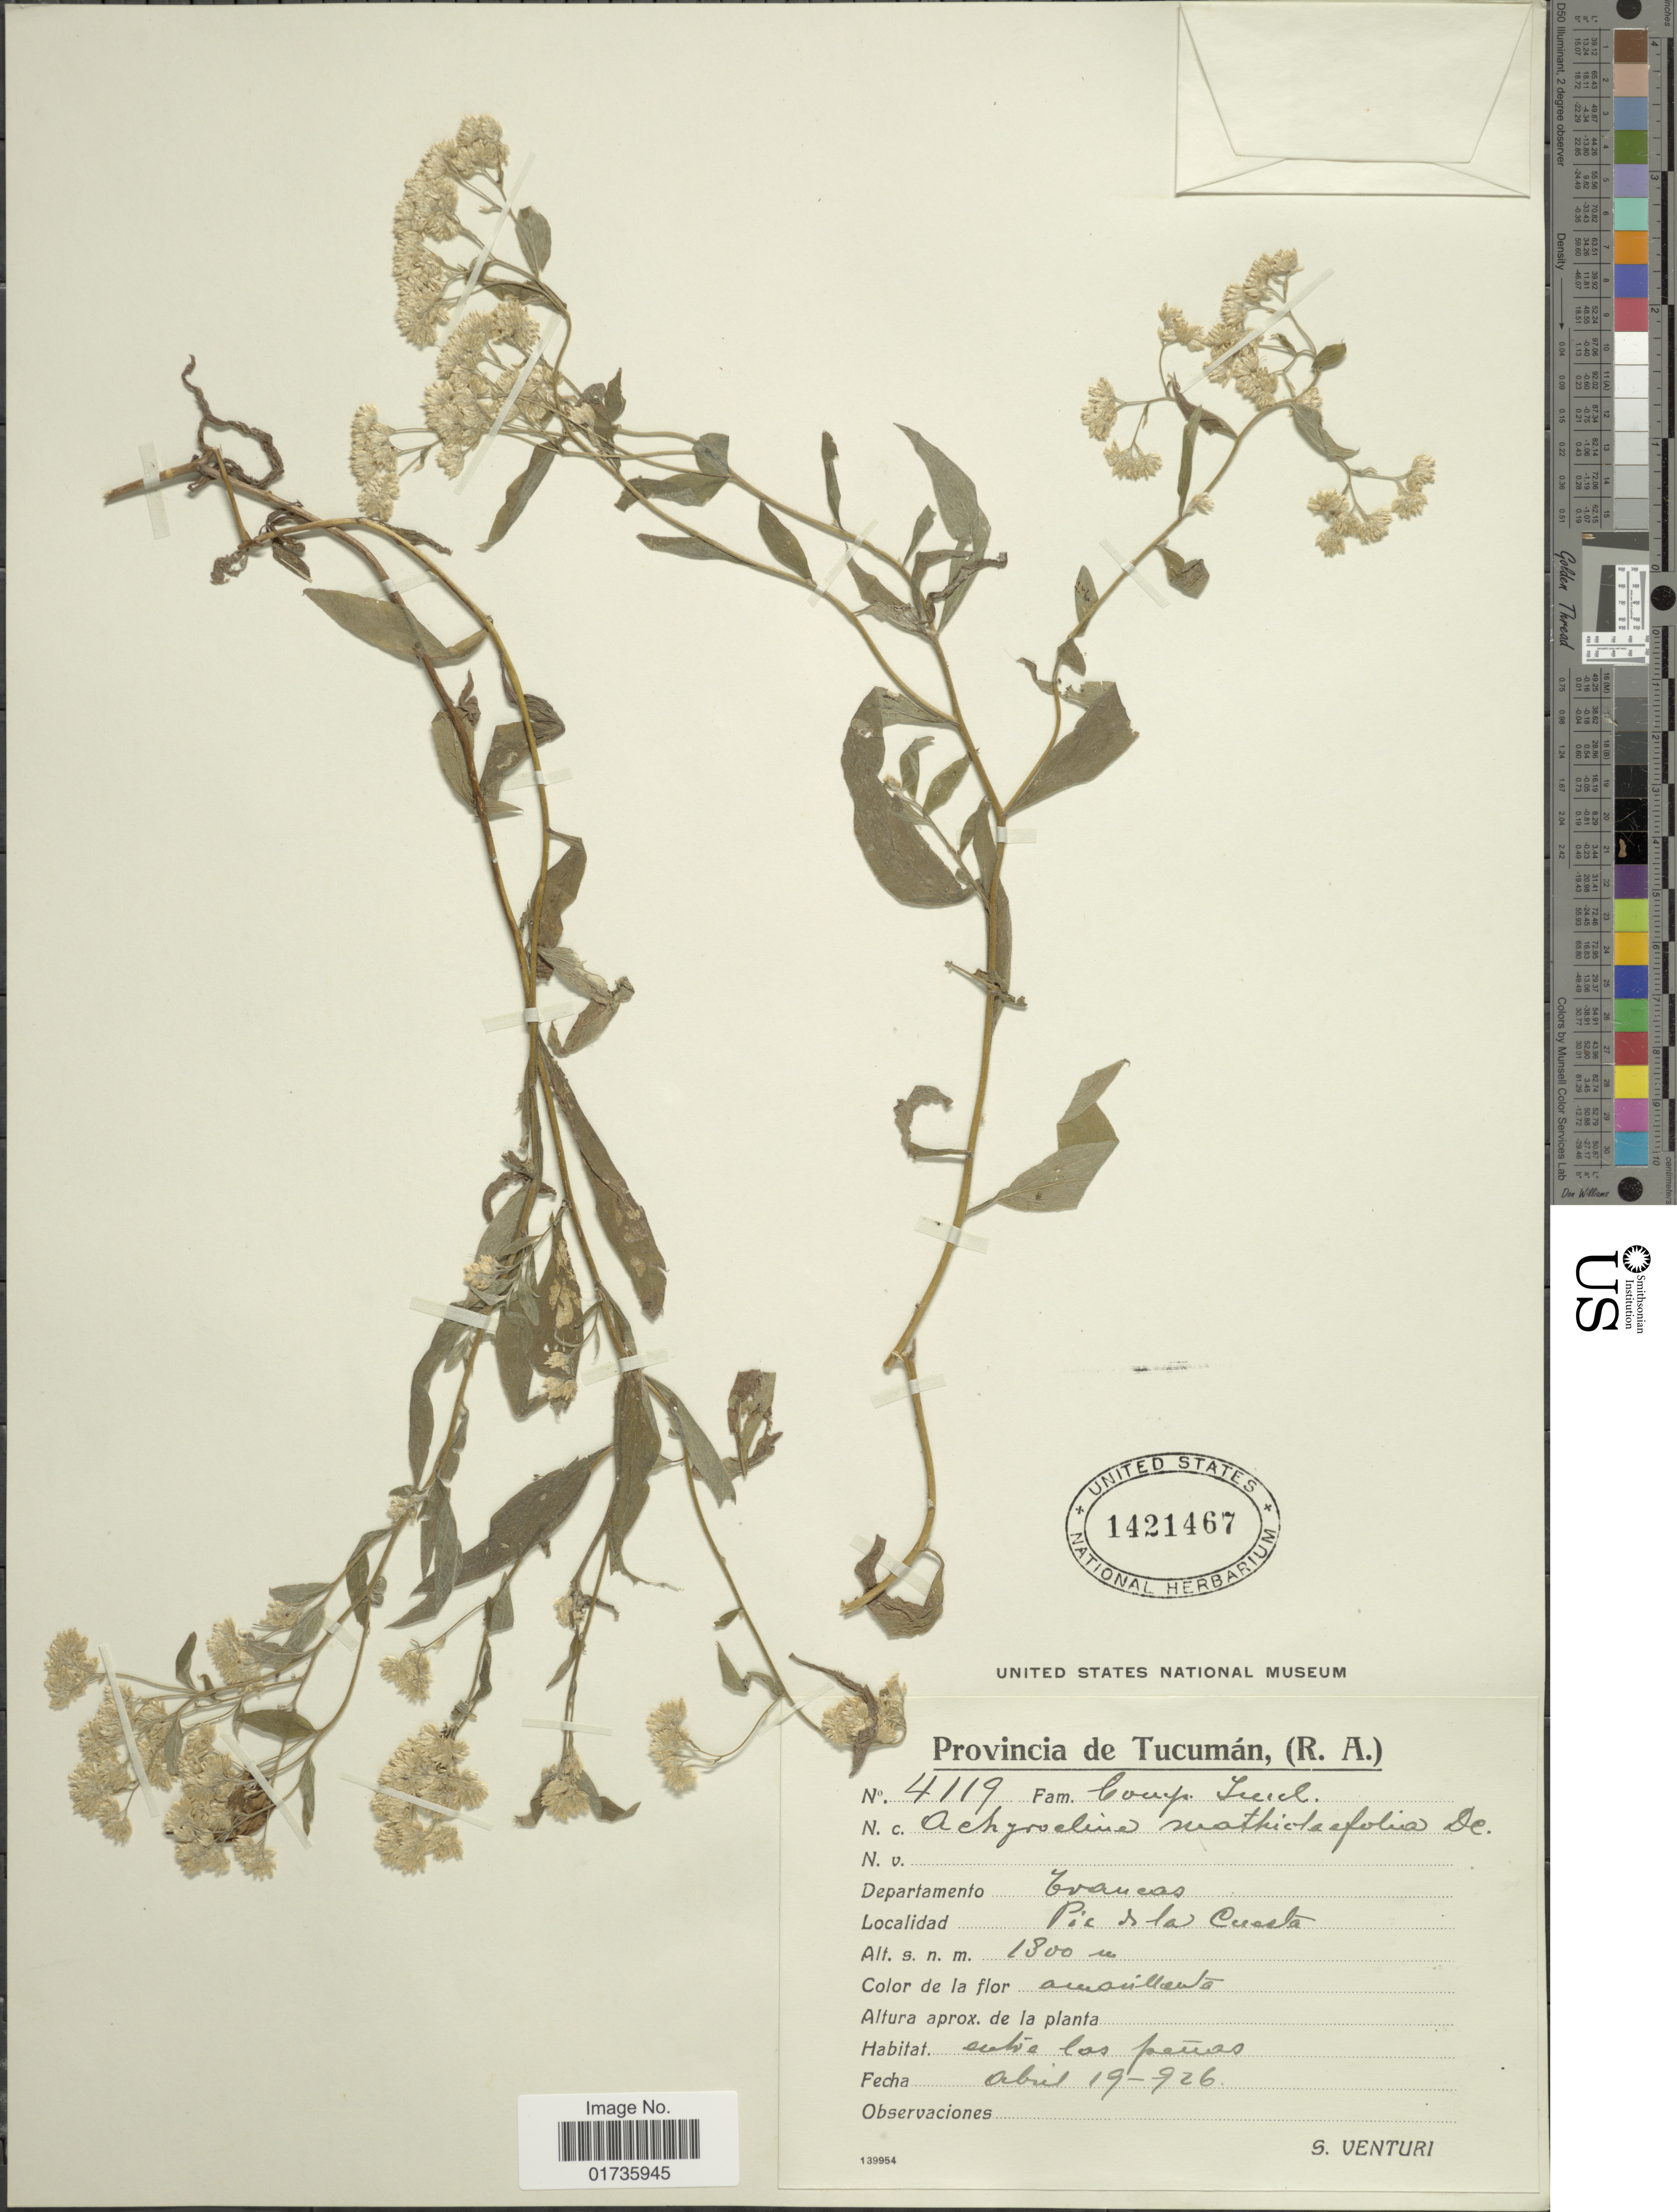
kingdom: Plantae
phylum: Tracheophyta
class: Magnoliopsida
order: Asterales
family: Asteraceae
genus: Achyrocline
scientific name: Achyrocline tomentosa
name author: Rusby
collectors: S. Venturi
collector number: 4119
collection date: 1926-04-19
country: Argentina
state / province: Tucuman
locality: (R.A.), Departamento brancas, Pic de la Cuesta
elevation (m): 1800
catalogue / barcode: US 1421467